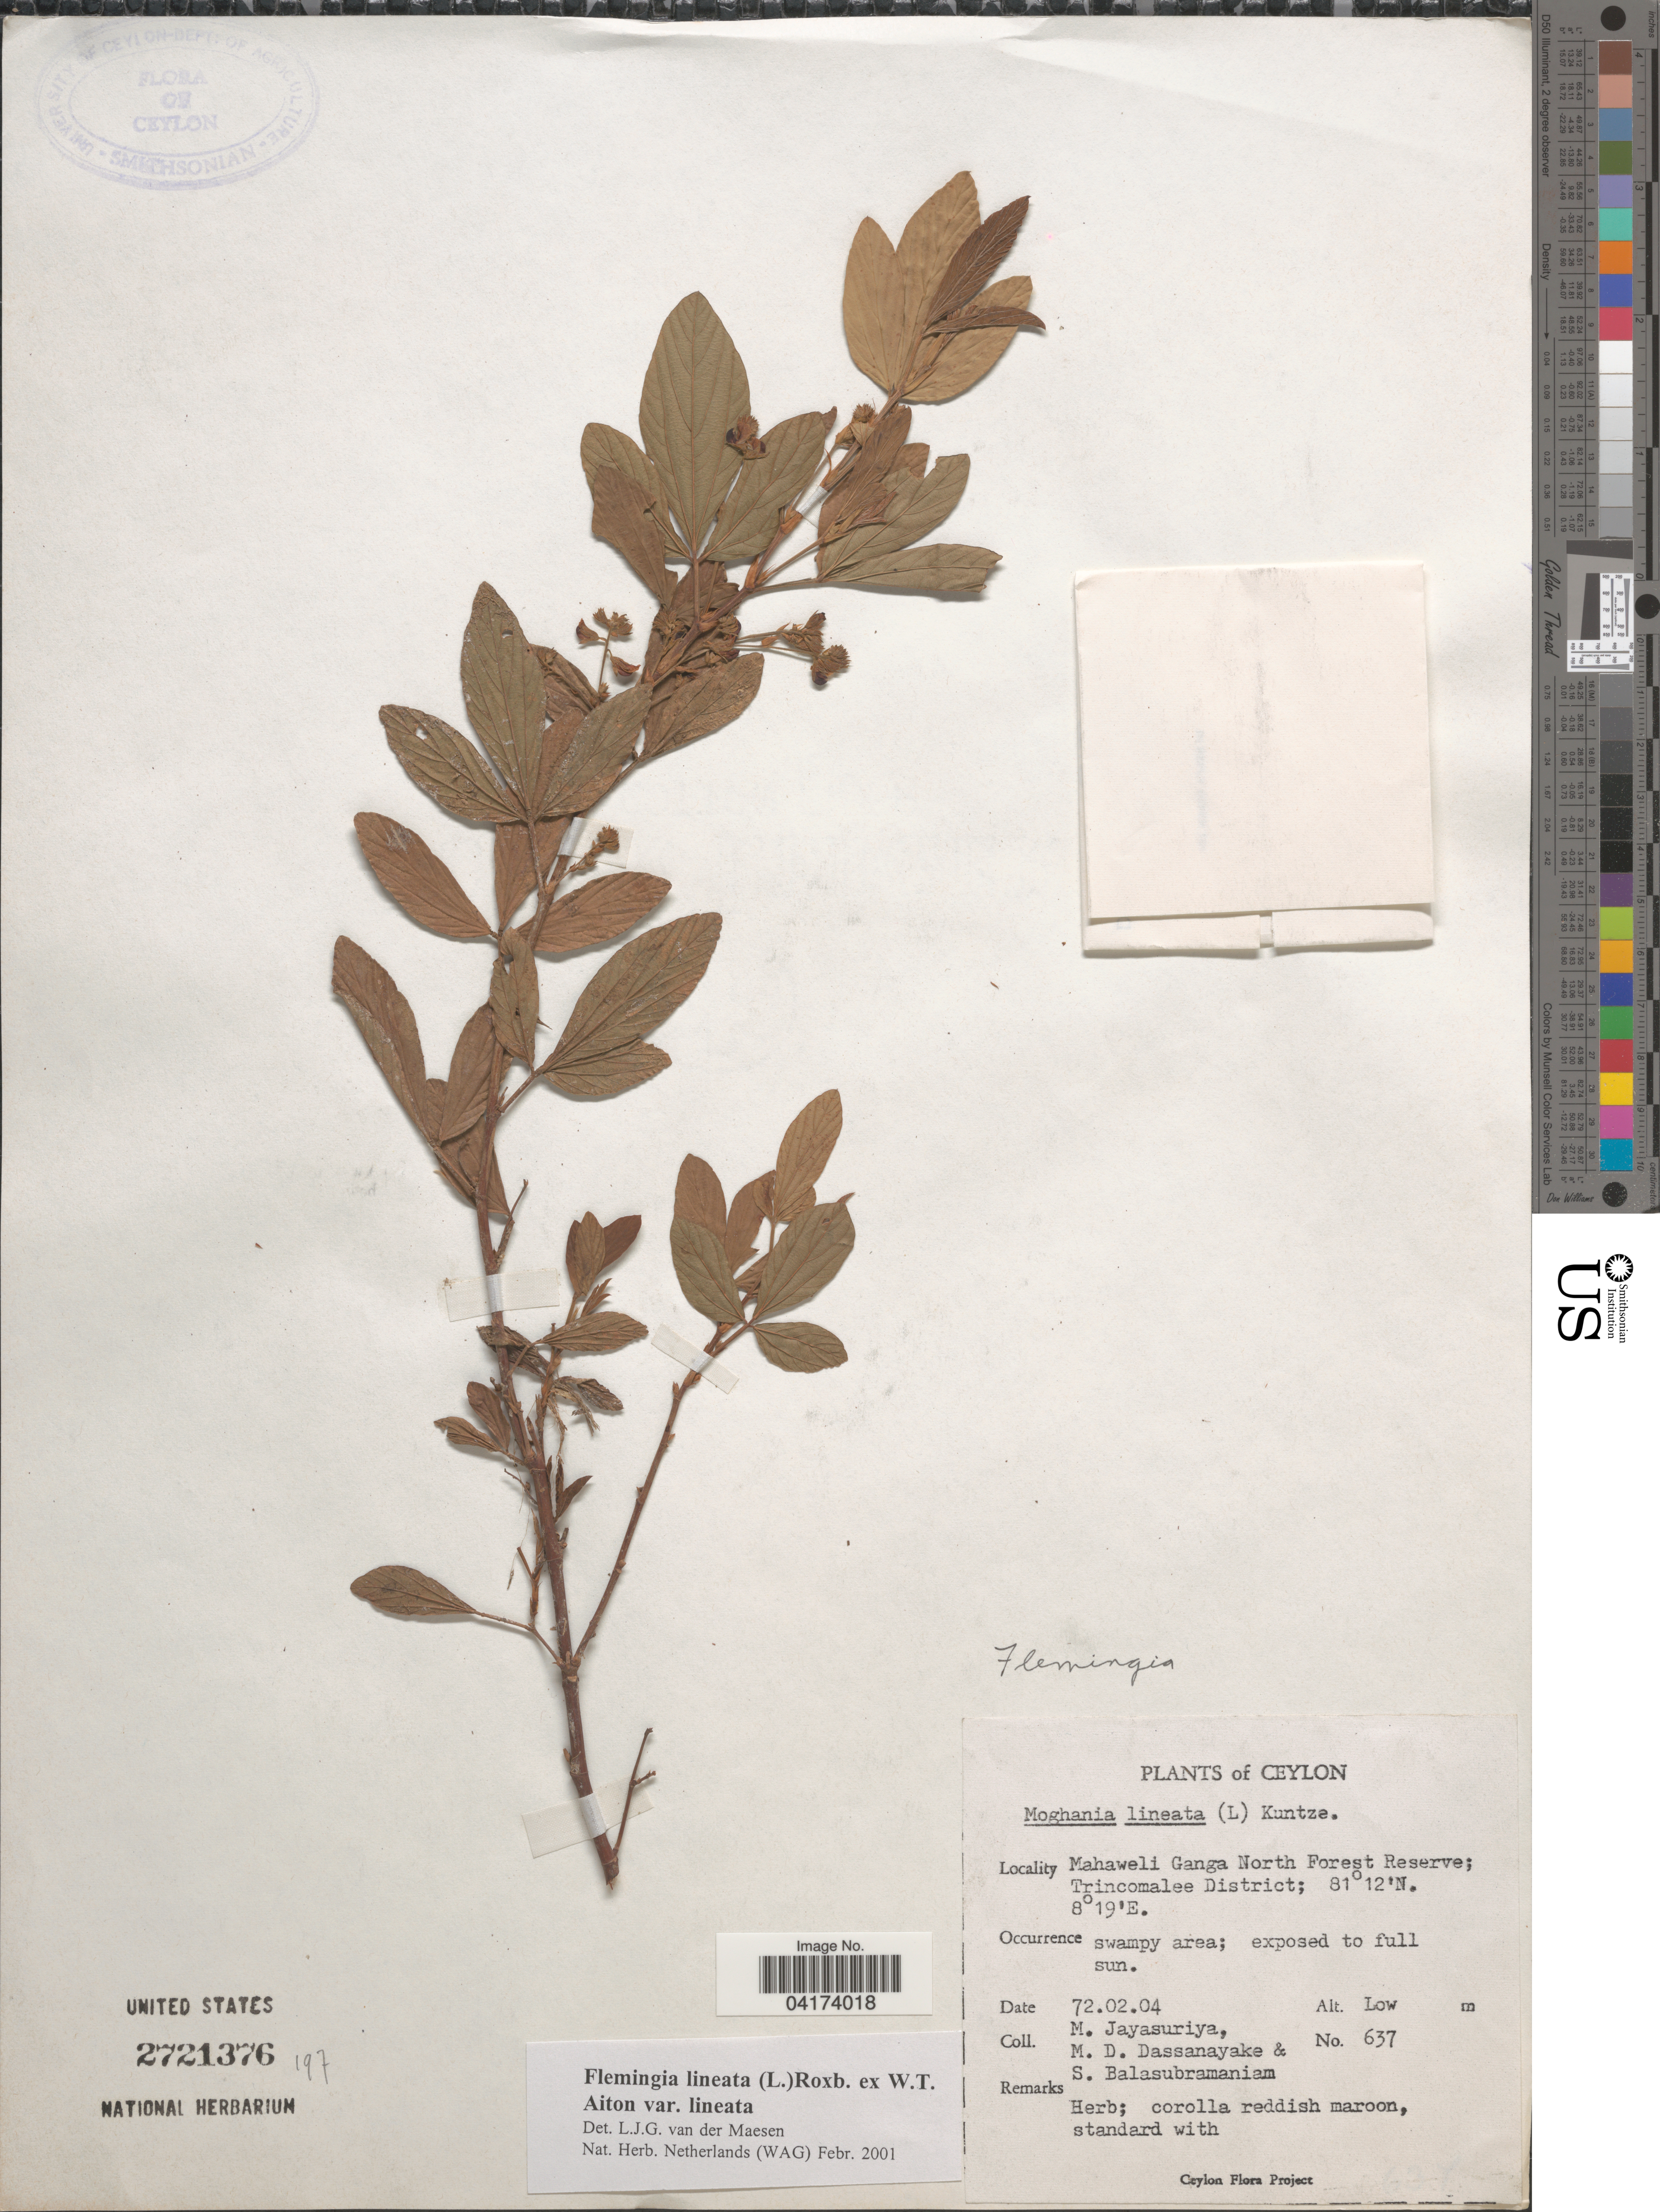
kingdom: Plantae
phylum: Tracheophyta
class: Magnoliopsida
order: Fabales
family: Fabaceae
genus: Flemingia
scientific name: Flemingia lineata var. lineata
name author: (L.) Roxb.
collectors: M. Jayasuriya, M. D. Dassanayake & S. Balasubramaniam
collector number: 637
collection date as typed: Transcribed d/m/y: 4/2/72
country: Sri Lanka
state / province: Eastern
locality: Ceylon. Mahaweli Ganga North Forest Reserve; Trincomalee District.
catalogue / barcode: US 2721376